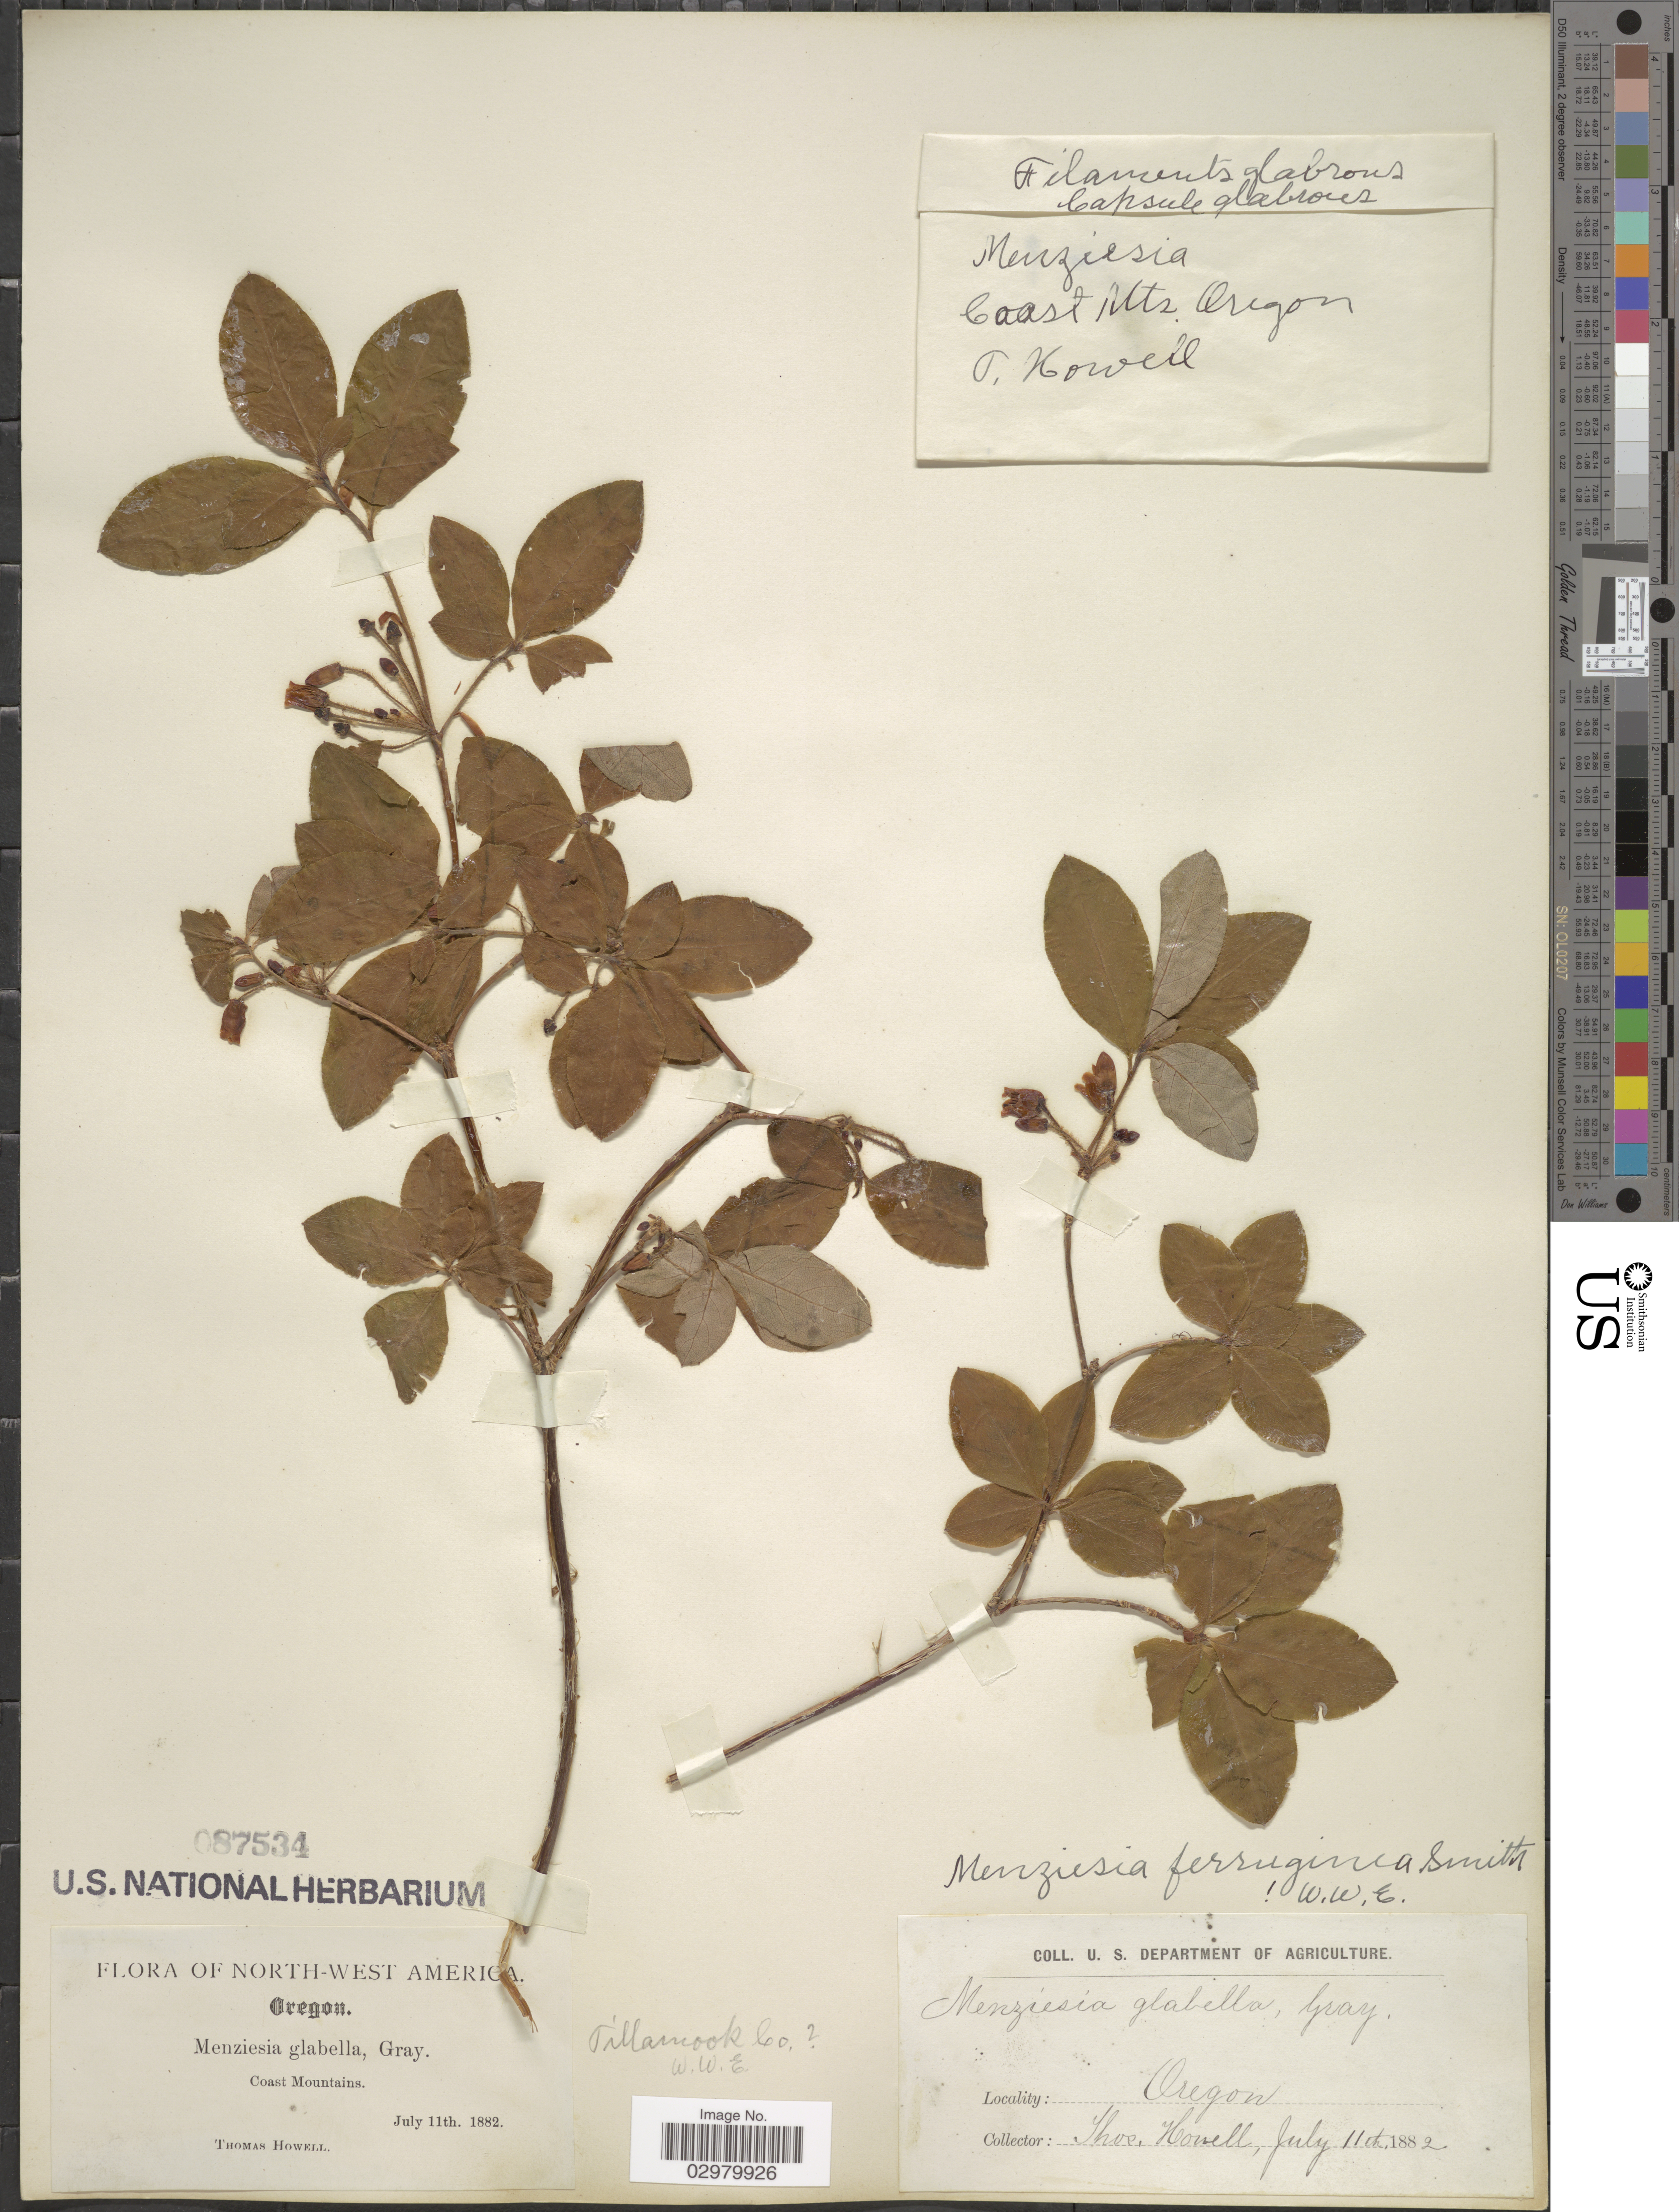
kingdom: Plantae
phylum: Tracheophyta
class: Magnoliopsida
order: Ericales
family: Ericaceae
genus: Menziesia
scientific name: Menziesia ferruginea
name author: Sm.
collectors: T. Howell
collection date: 1882-07-11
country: United States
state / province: Oregon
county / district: Tillamook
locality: North-west America. Coast Mountains. Tillamook Co.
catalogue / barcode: US 87534